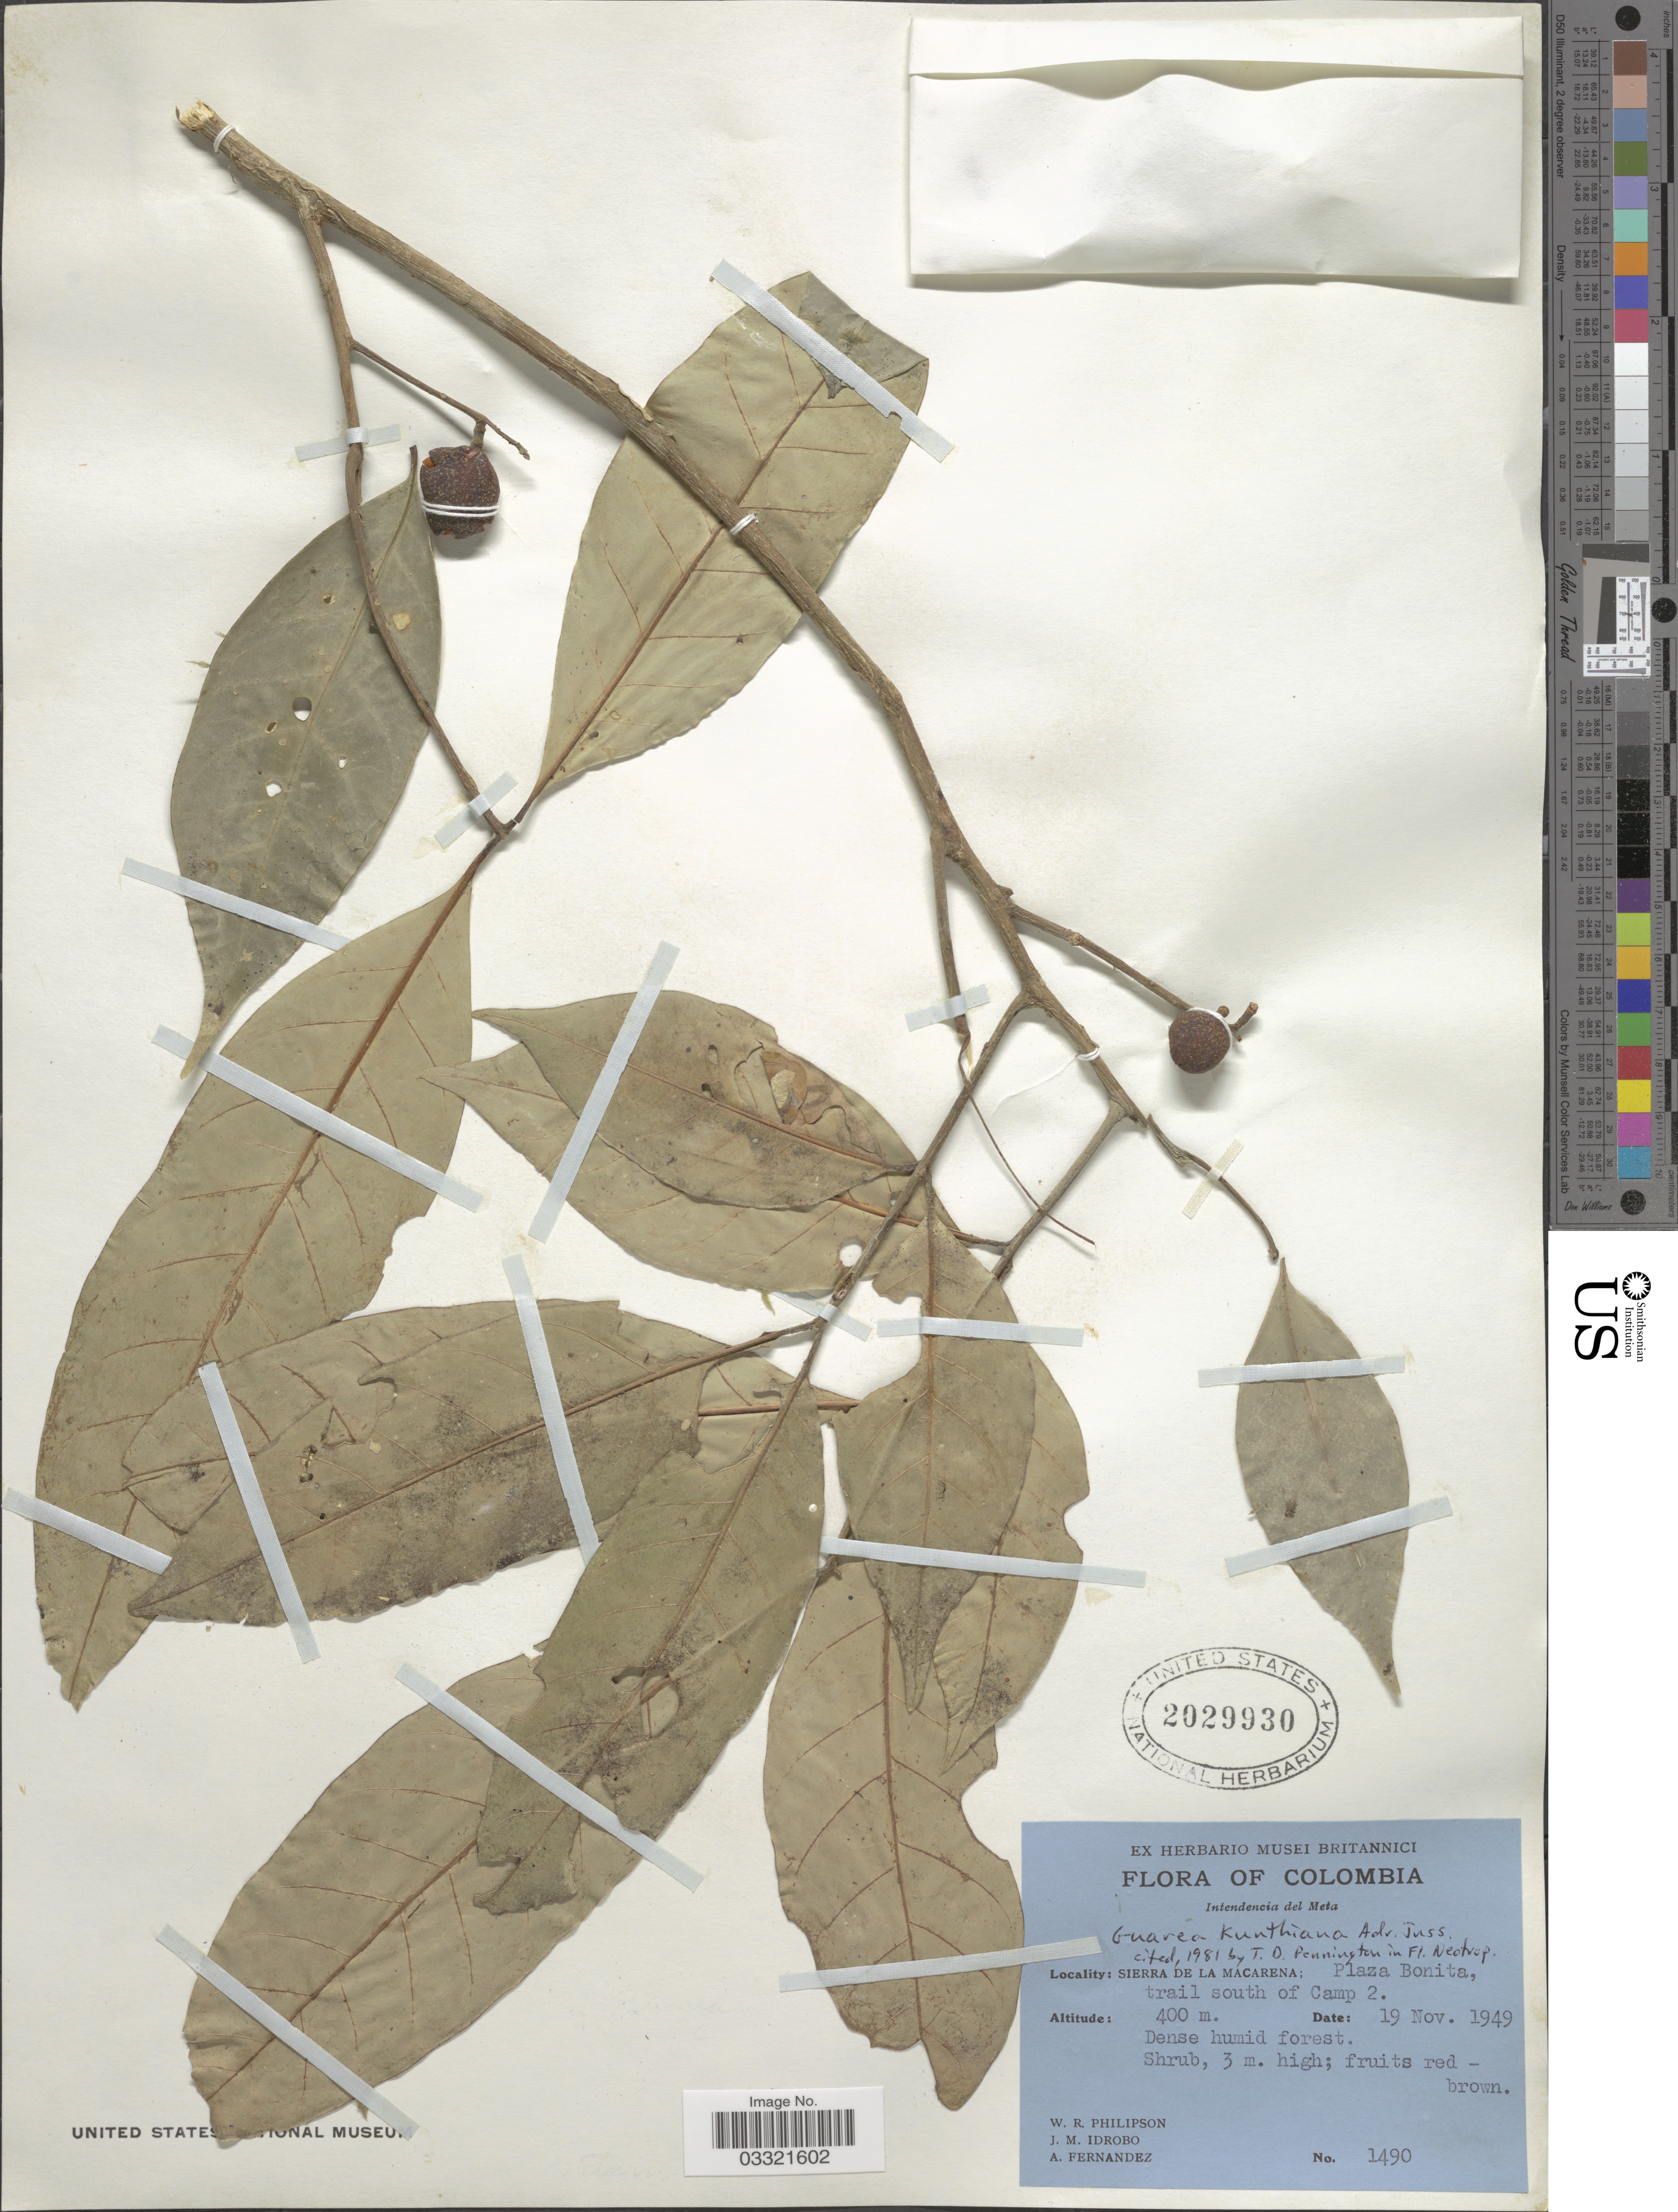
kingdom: Plantae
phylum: Tracheophyta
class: Magnoliopsida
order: Sapindales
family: Meliaceae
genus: Guarea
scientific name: Guarea kunthiana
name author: A. Juss.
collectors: W. R. Philipson, J. M. Idrobo & A. Fernandez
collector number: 1490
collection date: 1949-11-19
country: Colombia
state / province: Meta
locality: Intendencia del Meta. Sierra de la Macarena. Plaza Bonita, trail south of Camp 2.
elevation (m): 400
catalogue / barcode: US 2029930